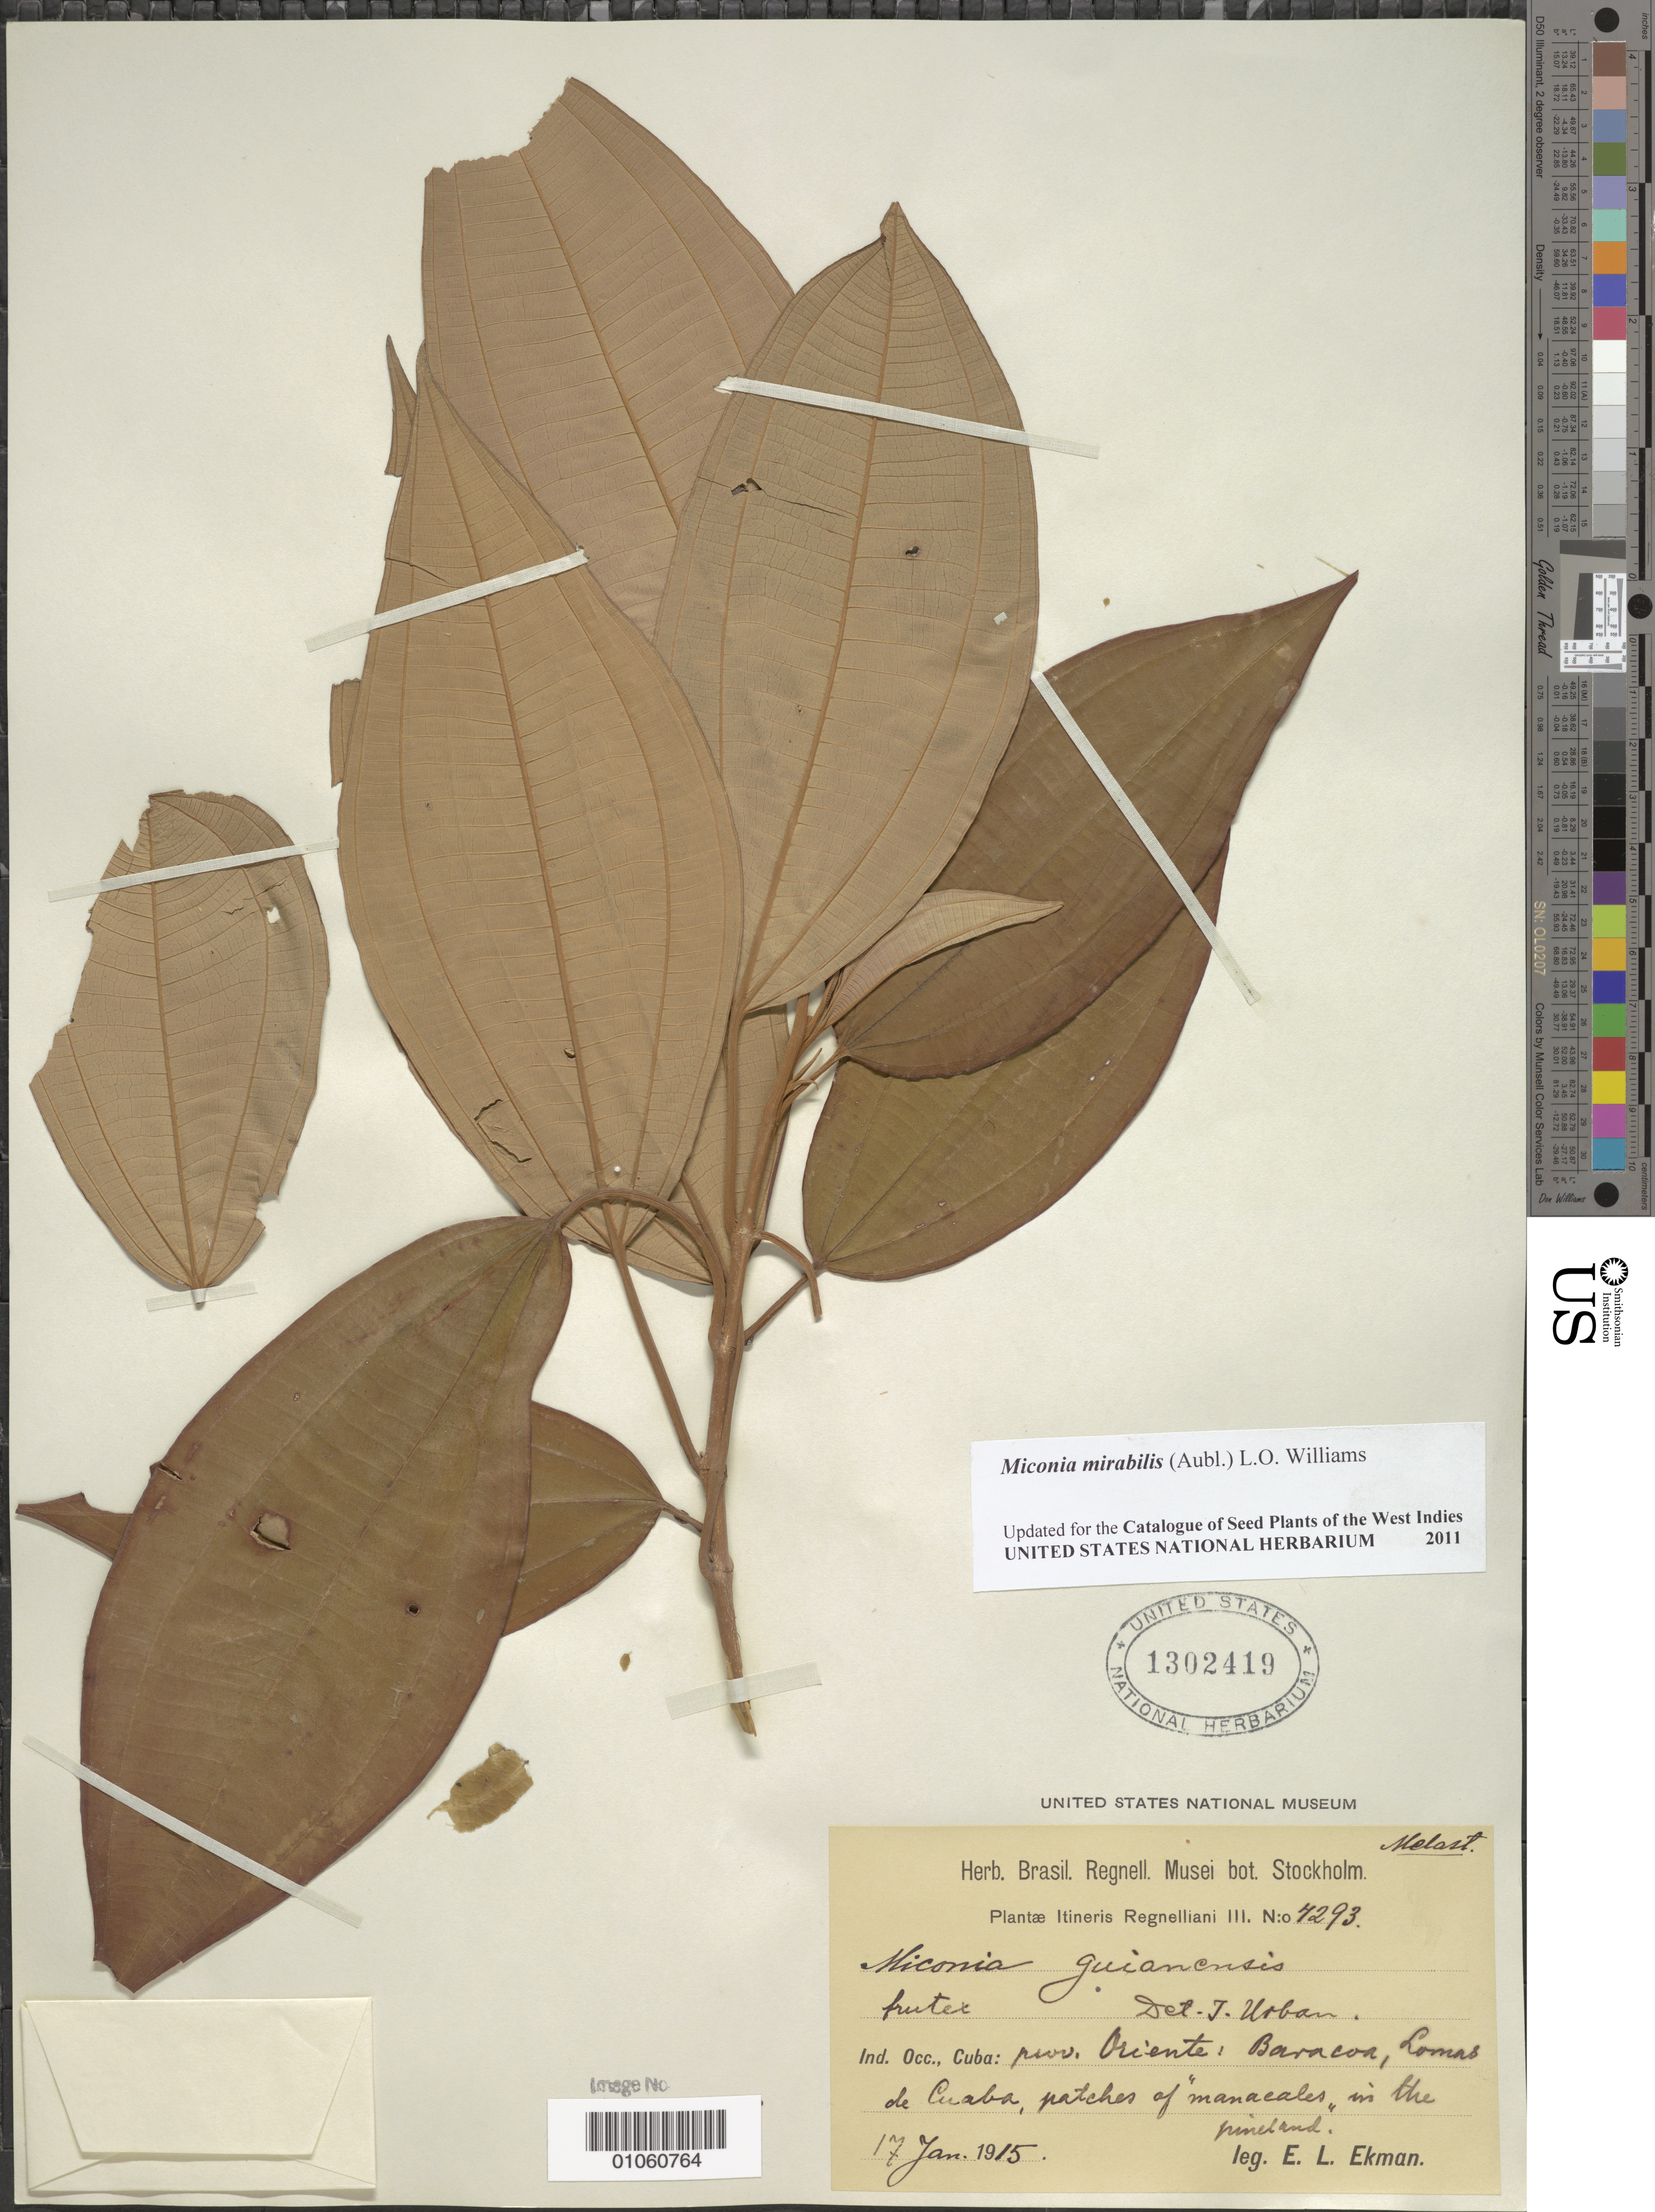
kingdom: Plantae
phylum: Tracheophyta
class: Magnoliopsida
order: Myrtales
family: Melastomataceae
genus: Miconia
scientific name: Miconia mirabilis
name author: (Aubl.) L.O. Williams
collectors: E. L. Ekman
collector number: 4293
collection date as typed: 17 Jan 1915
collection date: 1915-01-17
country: Cuba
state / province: Guantanamo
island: Cuba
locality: Baracoa, Lomas de Cuaba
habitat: Patches of "manacales" in the pineland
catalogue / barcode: US 1302419